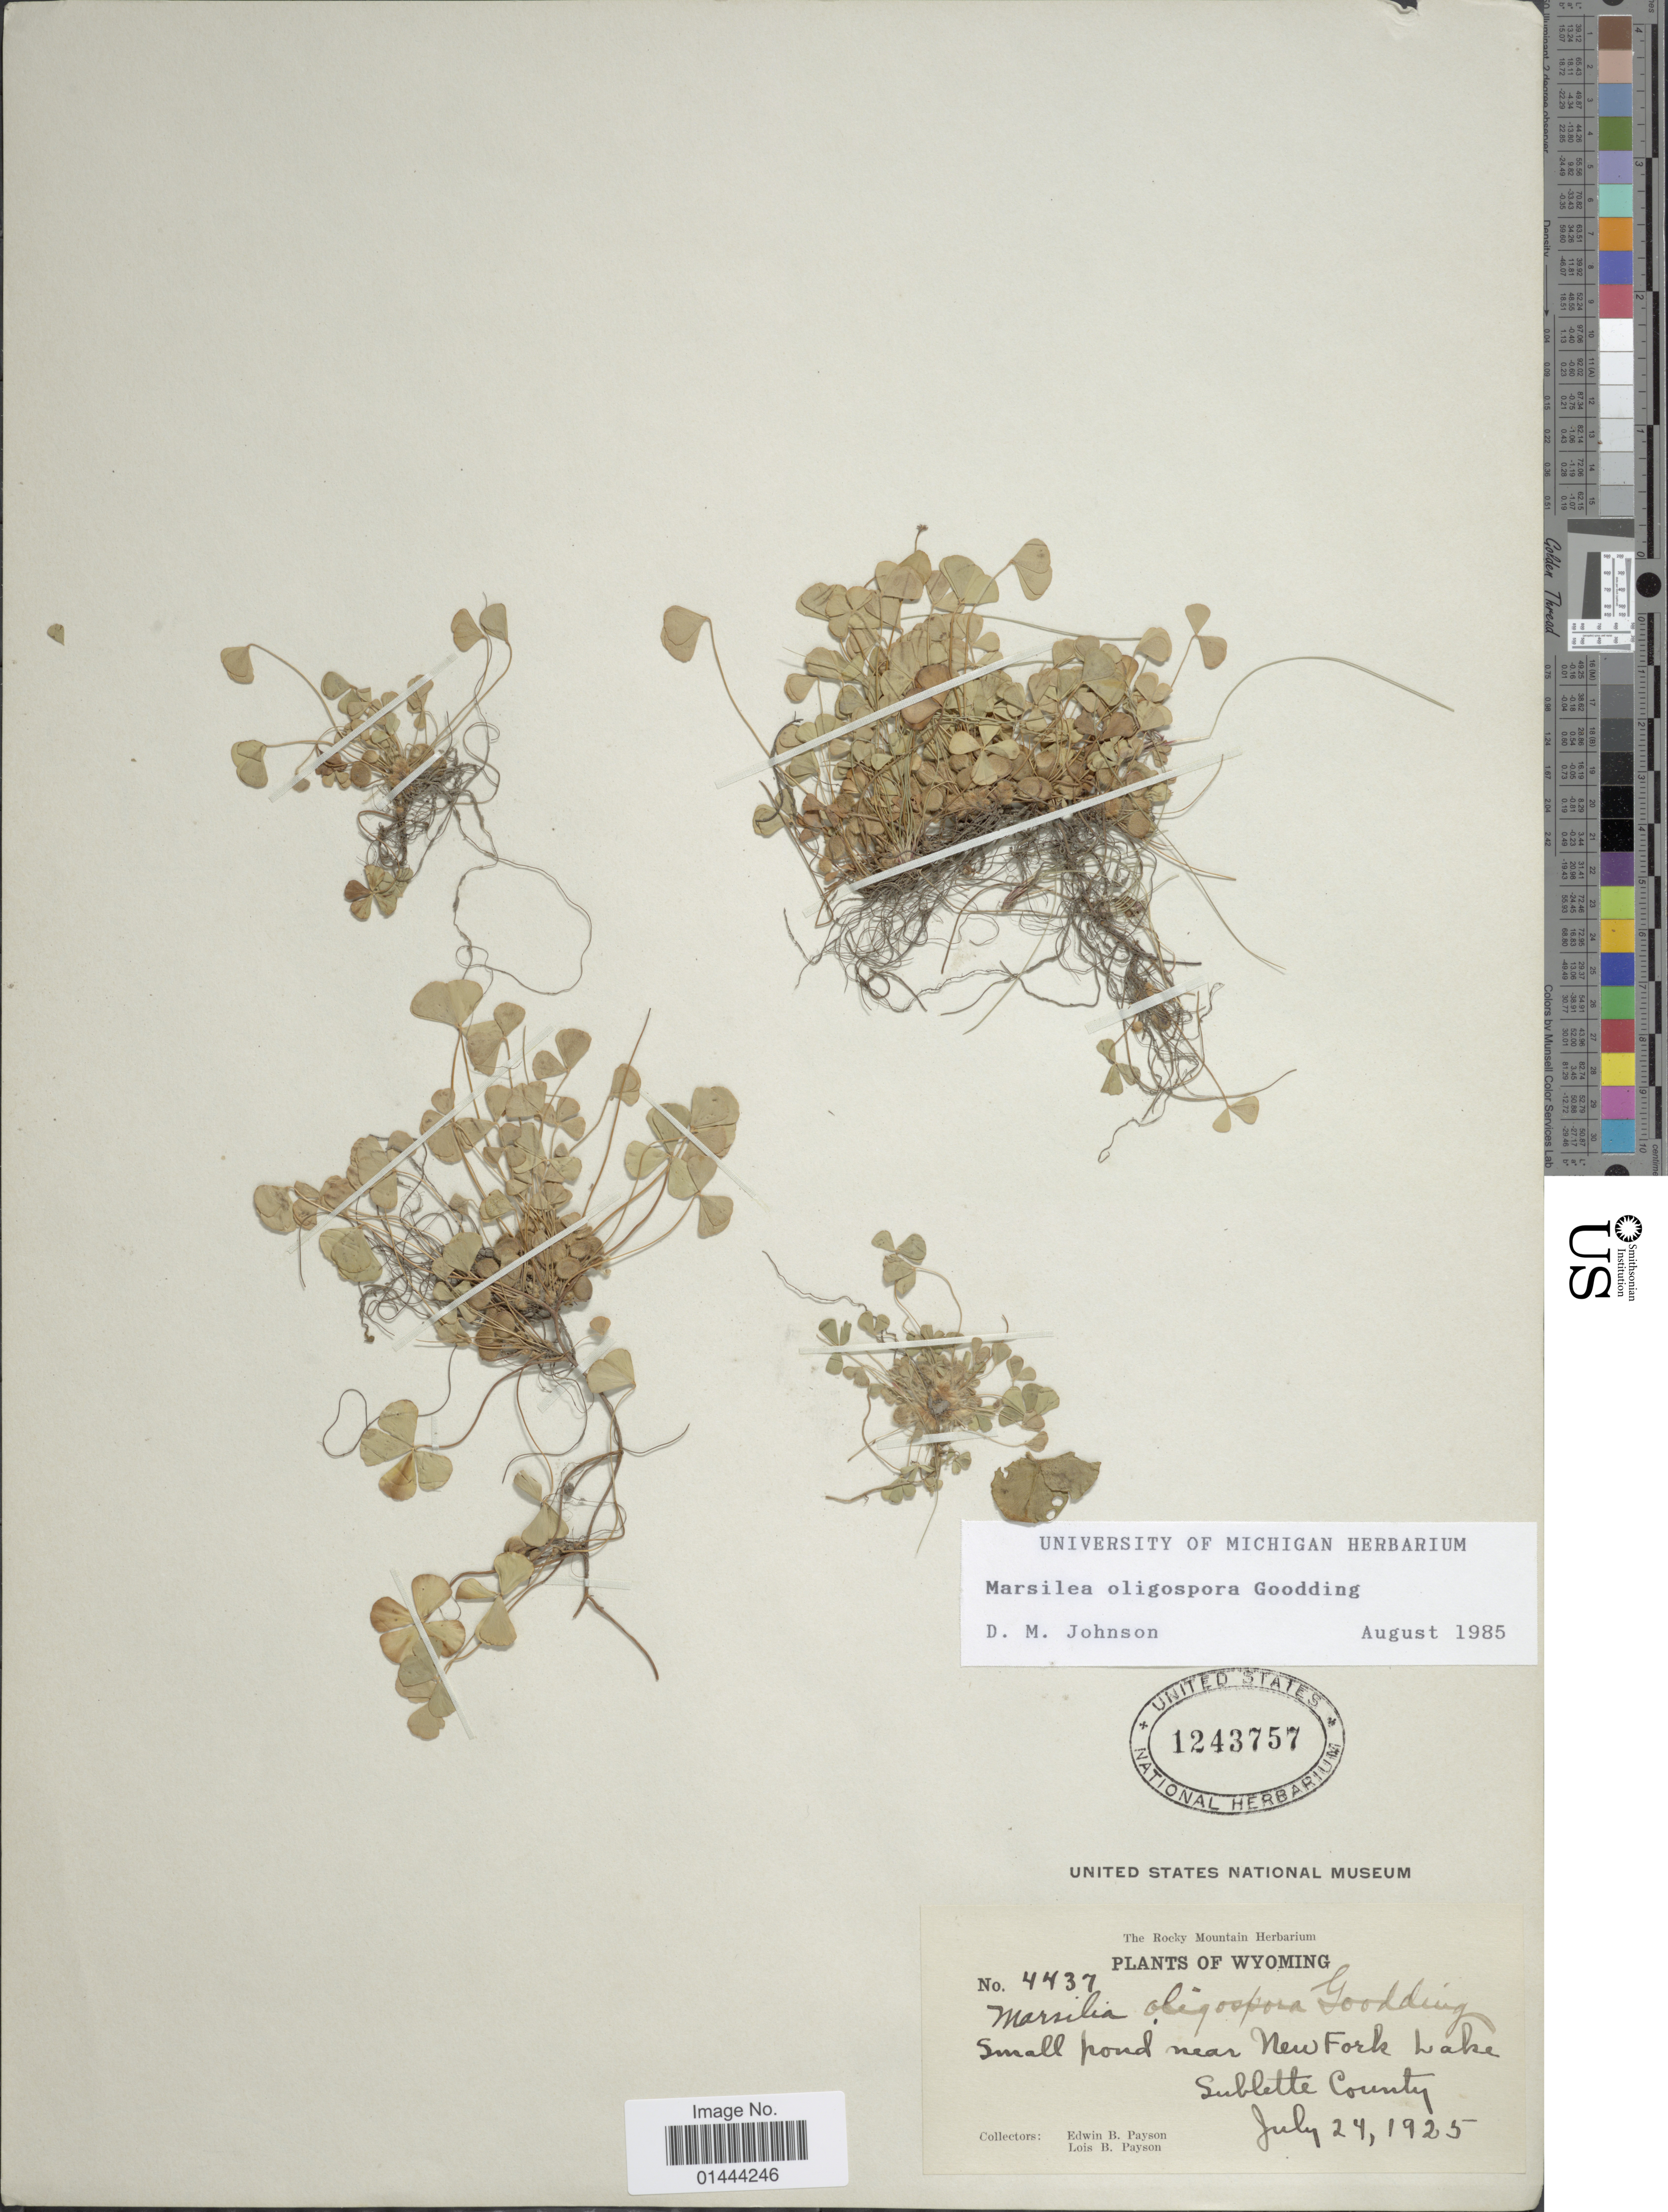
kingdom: Plantae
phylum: Tracheophyta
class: Polypodiopsida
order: Salviniales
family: Marsileaceae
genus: Marsilea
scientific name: Marsilea oligospora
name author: Goodd.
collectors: E. B. Payson & L. Payson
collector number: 4437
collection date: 1925-07-24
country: United States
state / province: Wyoming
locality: Small pond near New Forks Lake, Sublette County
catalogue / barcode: US 1243757